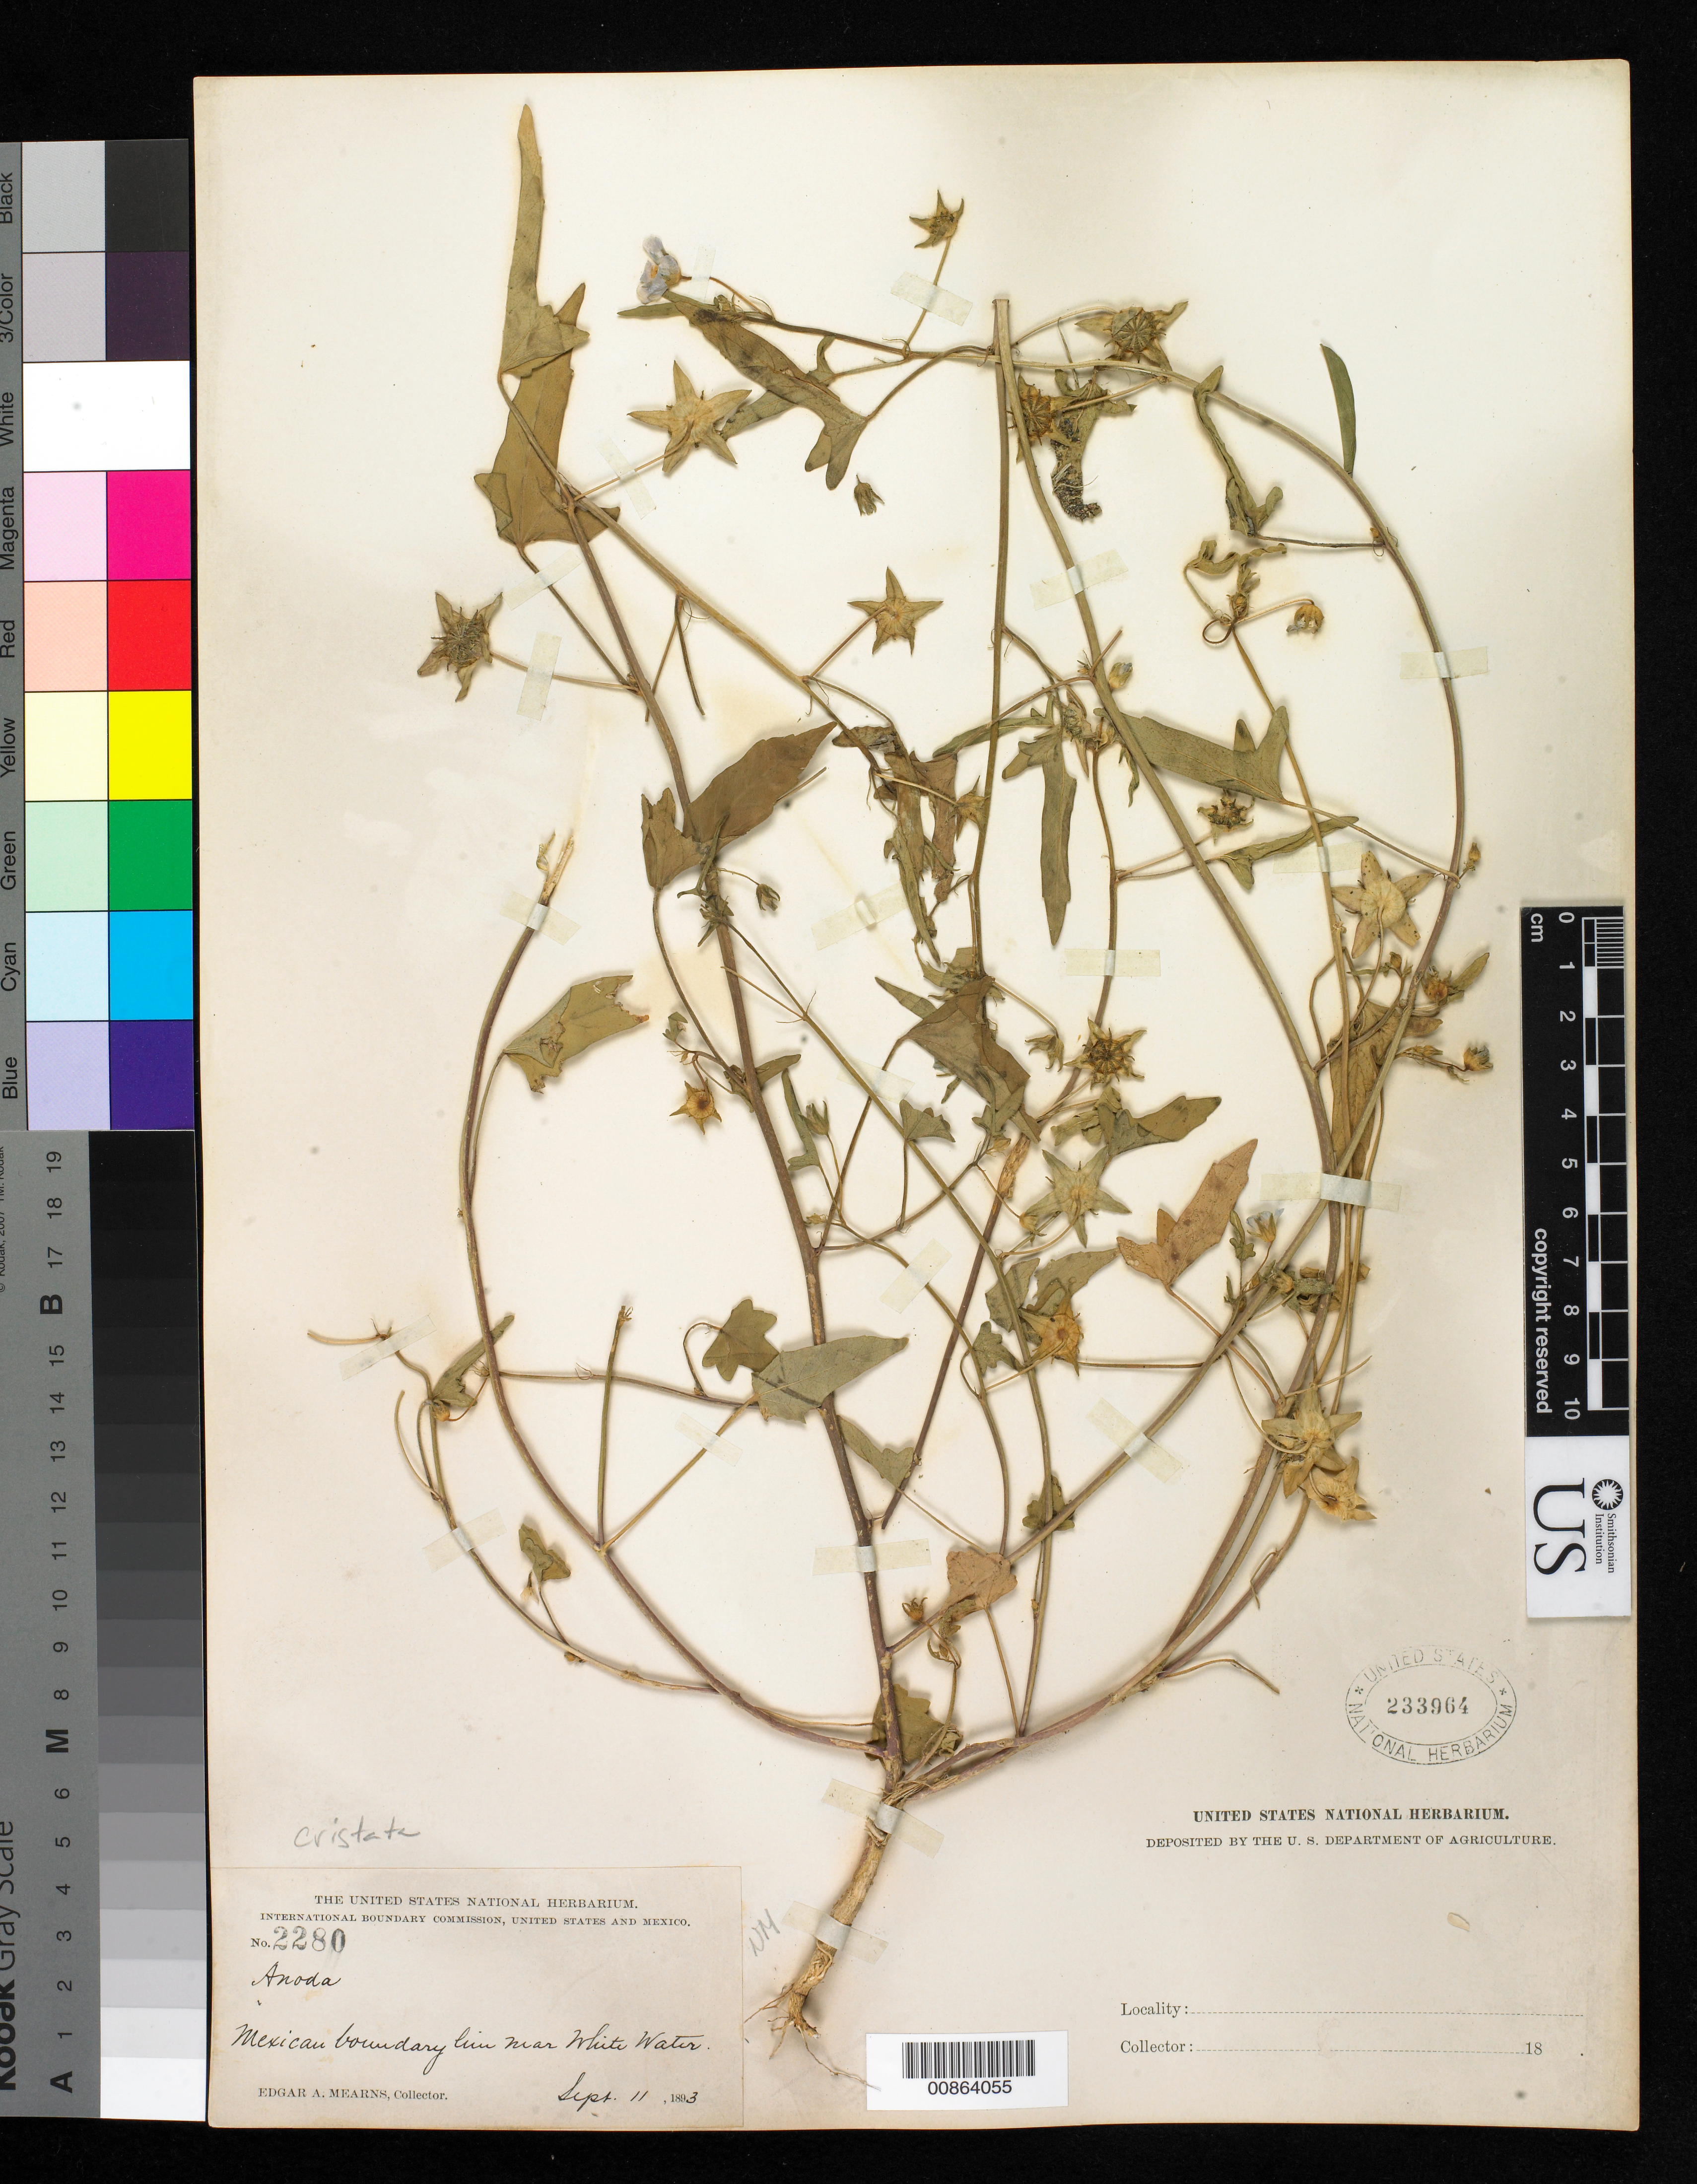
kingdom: Plantae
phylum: Tracheophyta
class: Magnoliopsida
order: Malvales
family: Malvaceae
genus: Anoda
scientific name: Anoda cristata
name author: (L.) Schltdl.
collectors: E. A. Mearns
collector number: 2280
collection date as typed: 11 Sep 1893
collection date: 1893-09-11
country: United States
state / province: New Mexico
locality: Mexican Boundary Line near White Water.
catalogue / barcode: US 233964